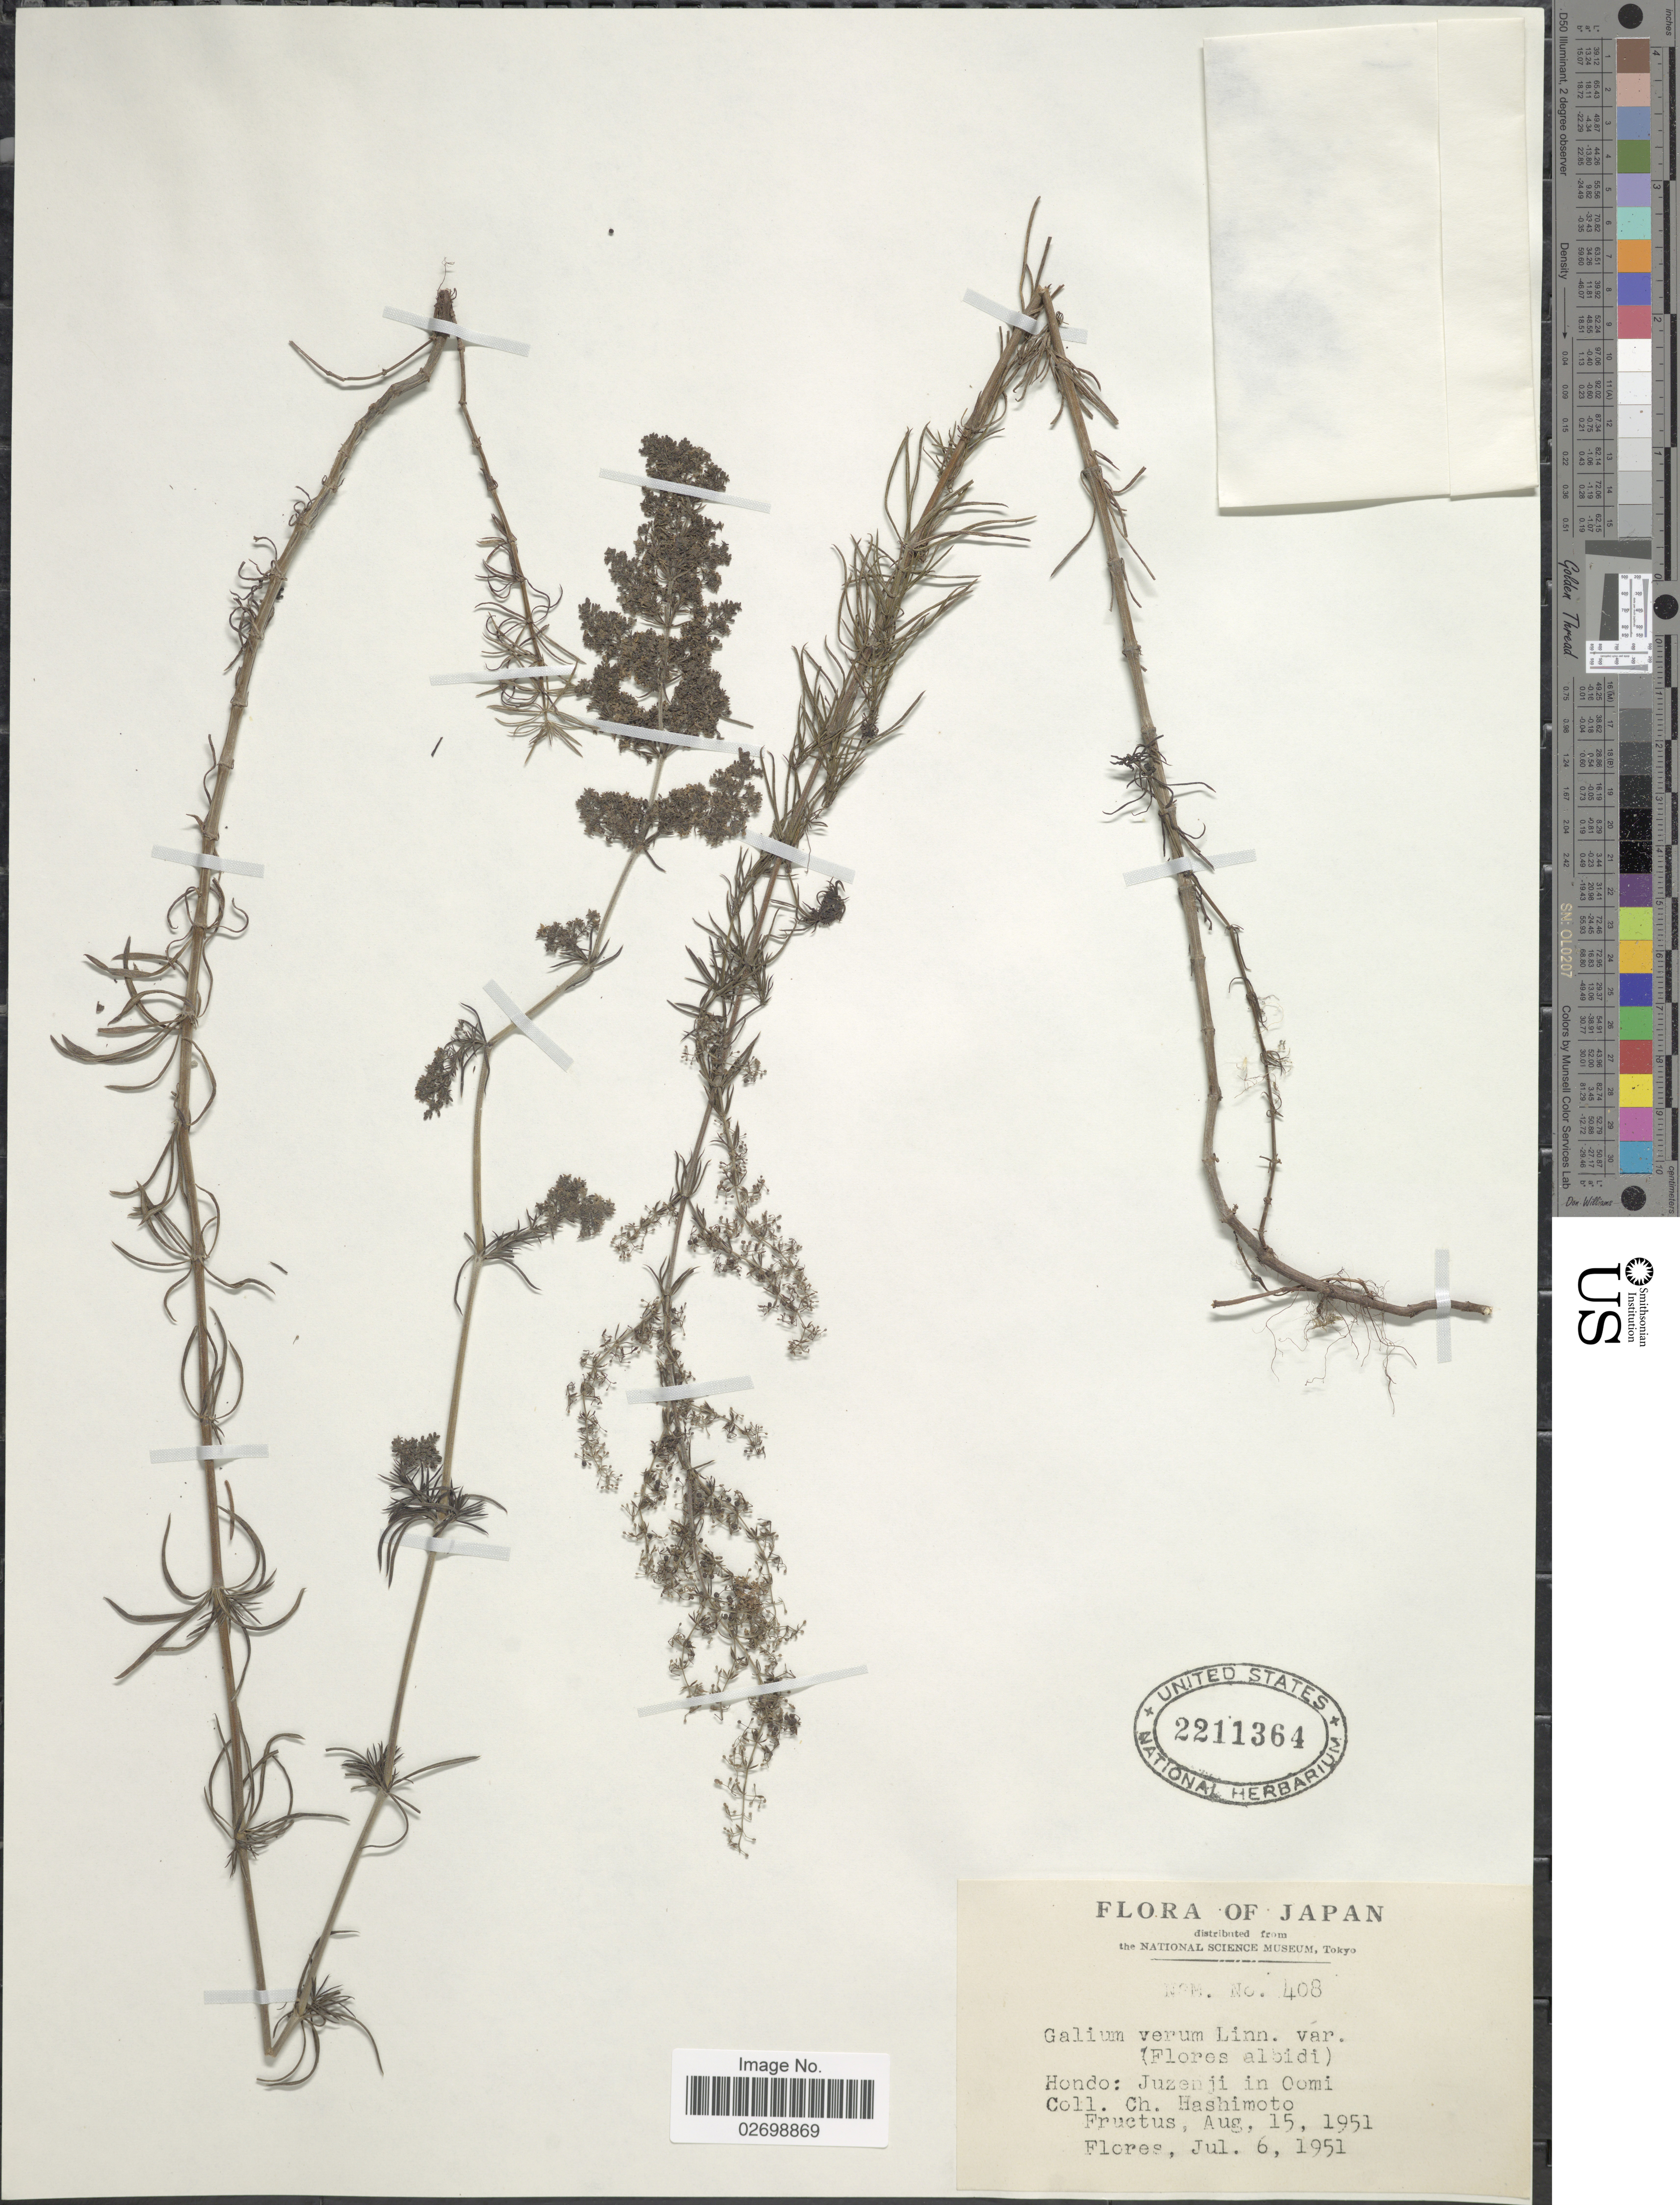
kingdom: Plantae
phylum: Tracheophyta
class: Magnoliopsida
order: Gentianales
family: Rubiaceae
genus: Galium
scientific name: Galium verum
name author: L.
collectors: C. Hashimoto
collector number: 408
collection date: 1951-07-06/1951-08-15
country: Japan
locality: Hondo: Juzenji in Oomi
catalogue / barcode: US 2211364